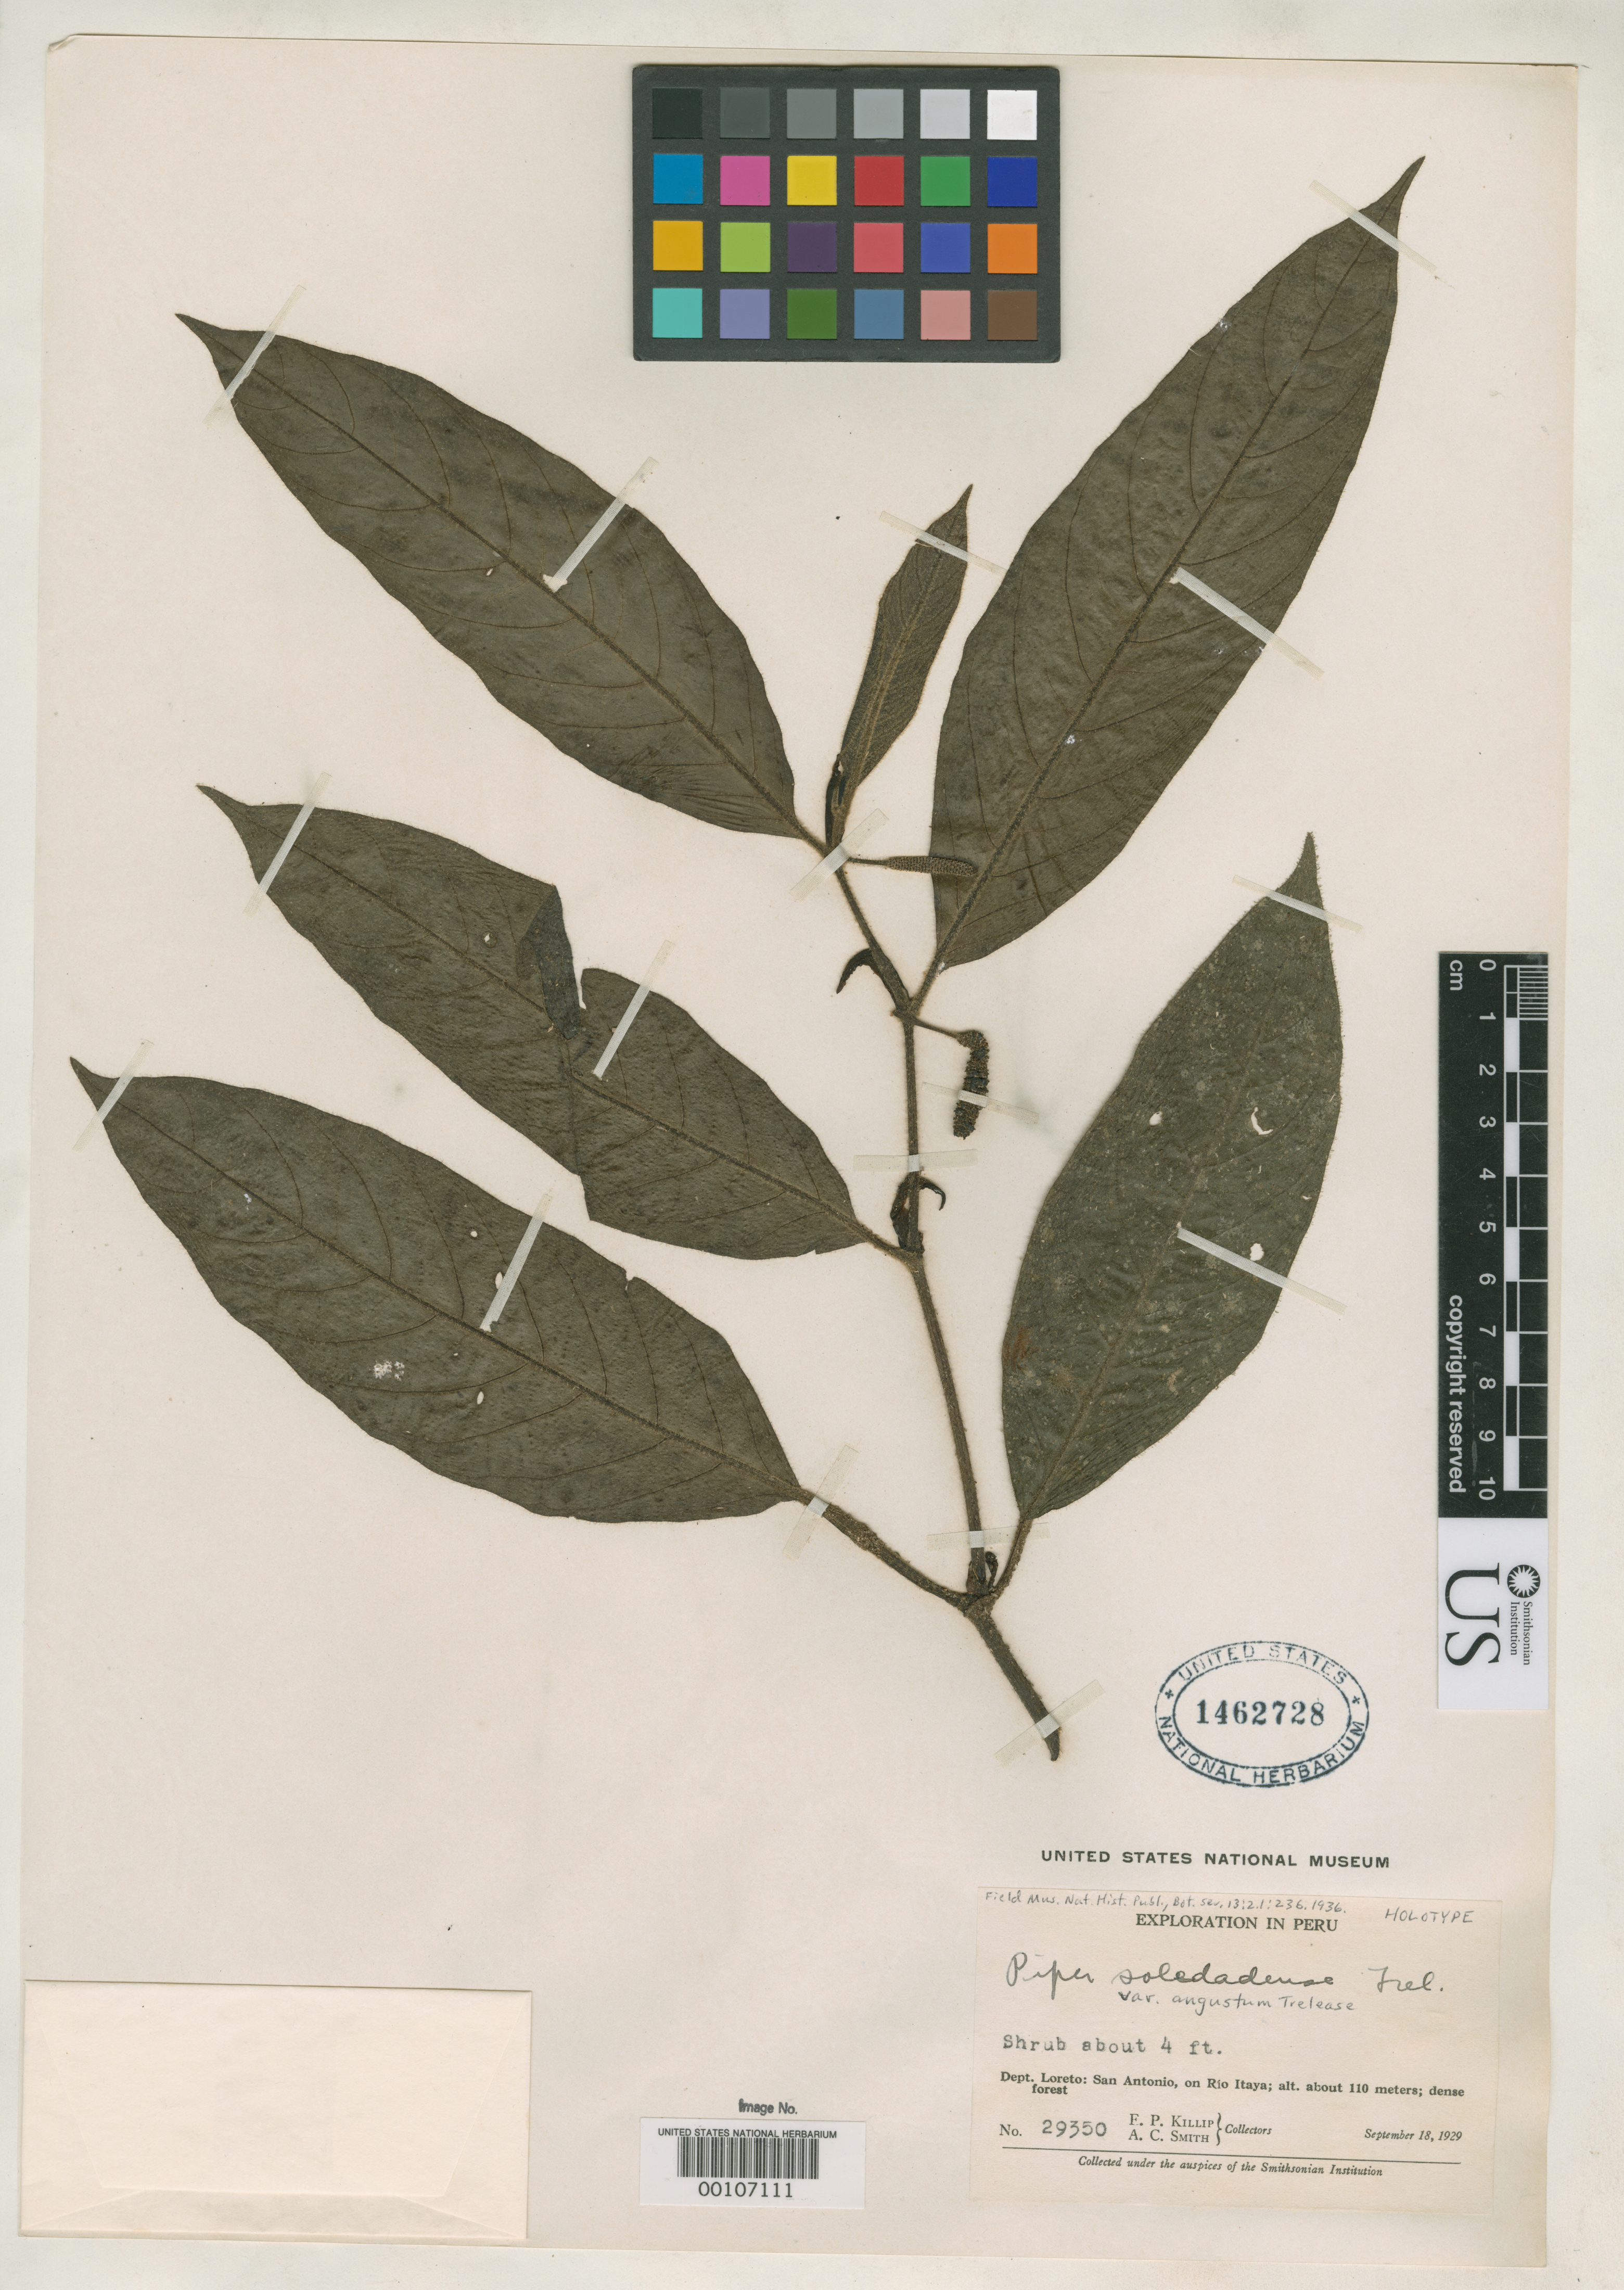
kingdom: Plantae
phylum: Tracheophyta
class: Magnoliopsida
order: Piperales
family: Piperaceae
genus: Piper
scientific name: Piper soledadense var. angustum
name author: Trel.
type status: Holotype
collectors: E. P. Killip & A. C. Smith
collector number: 29350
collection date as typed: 18 Sep 1929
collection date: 1929-09-18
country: Peru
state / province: Loreto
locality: San Antonio, Rio Itaya.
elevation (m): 110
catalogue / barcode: US 1462728